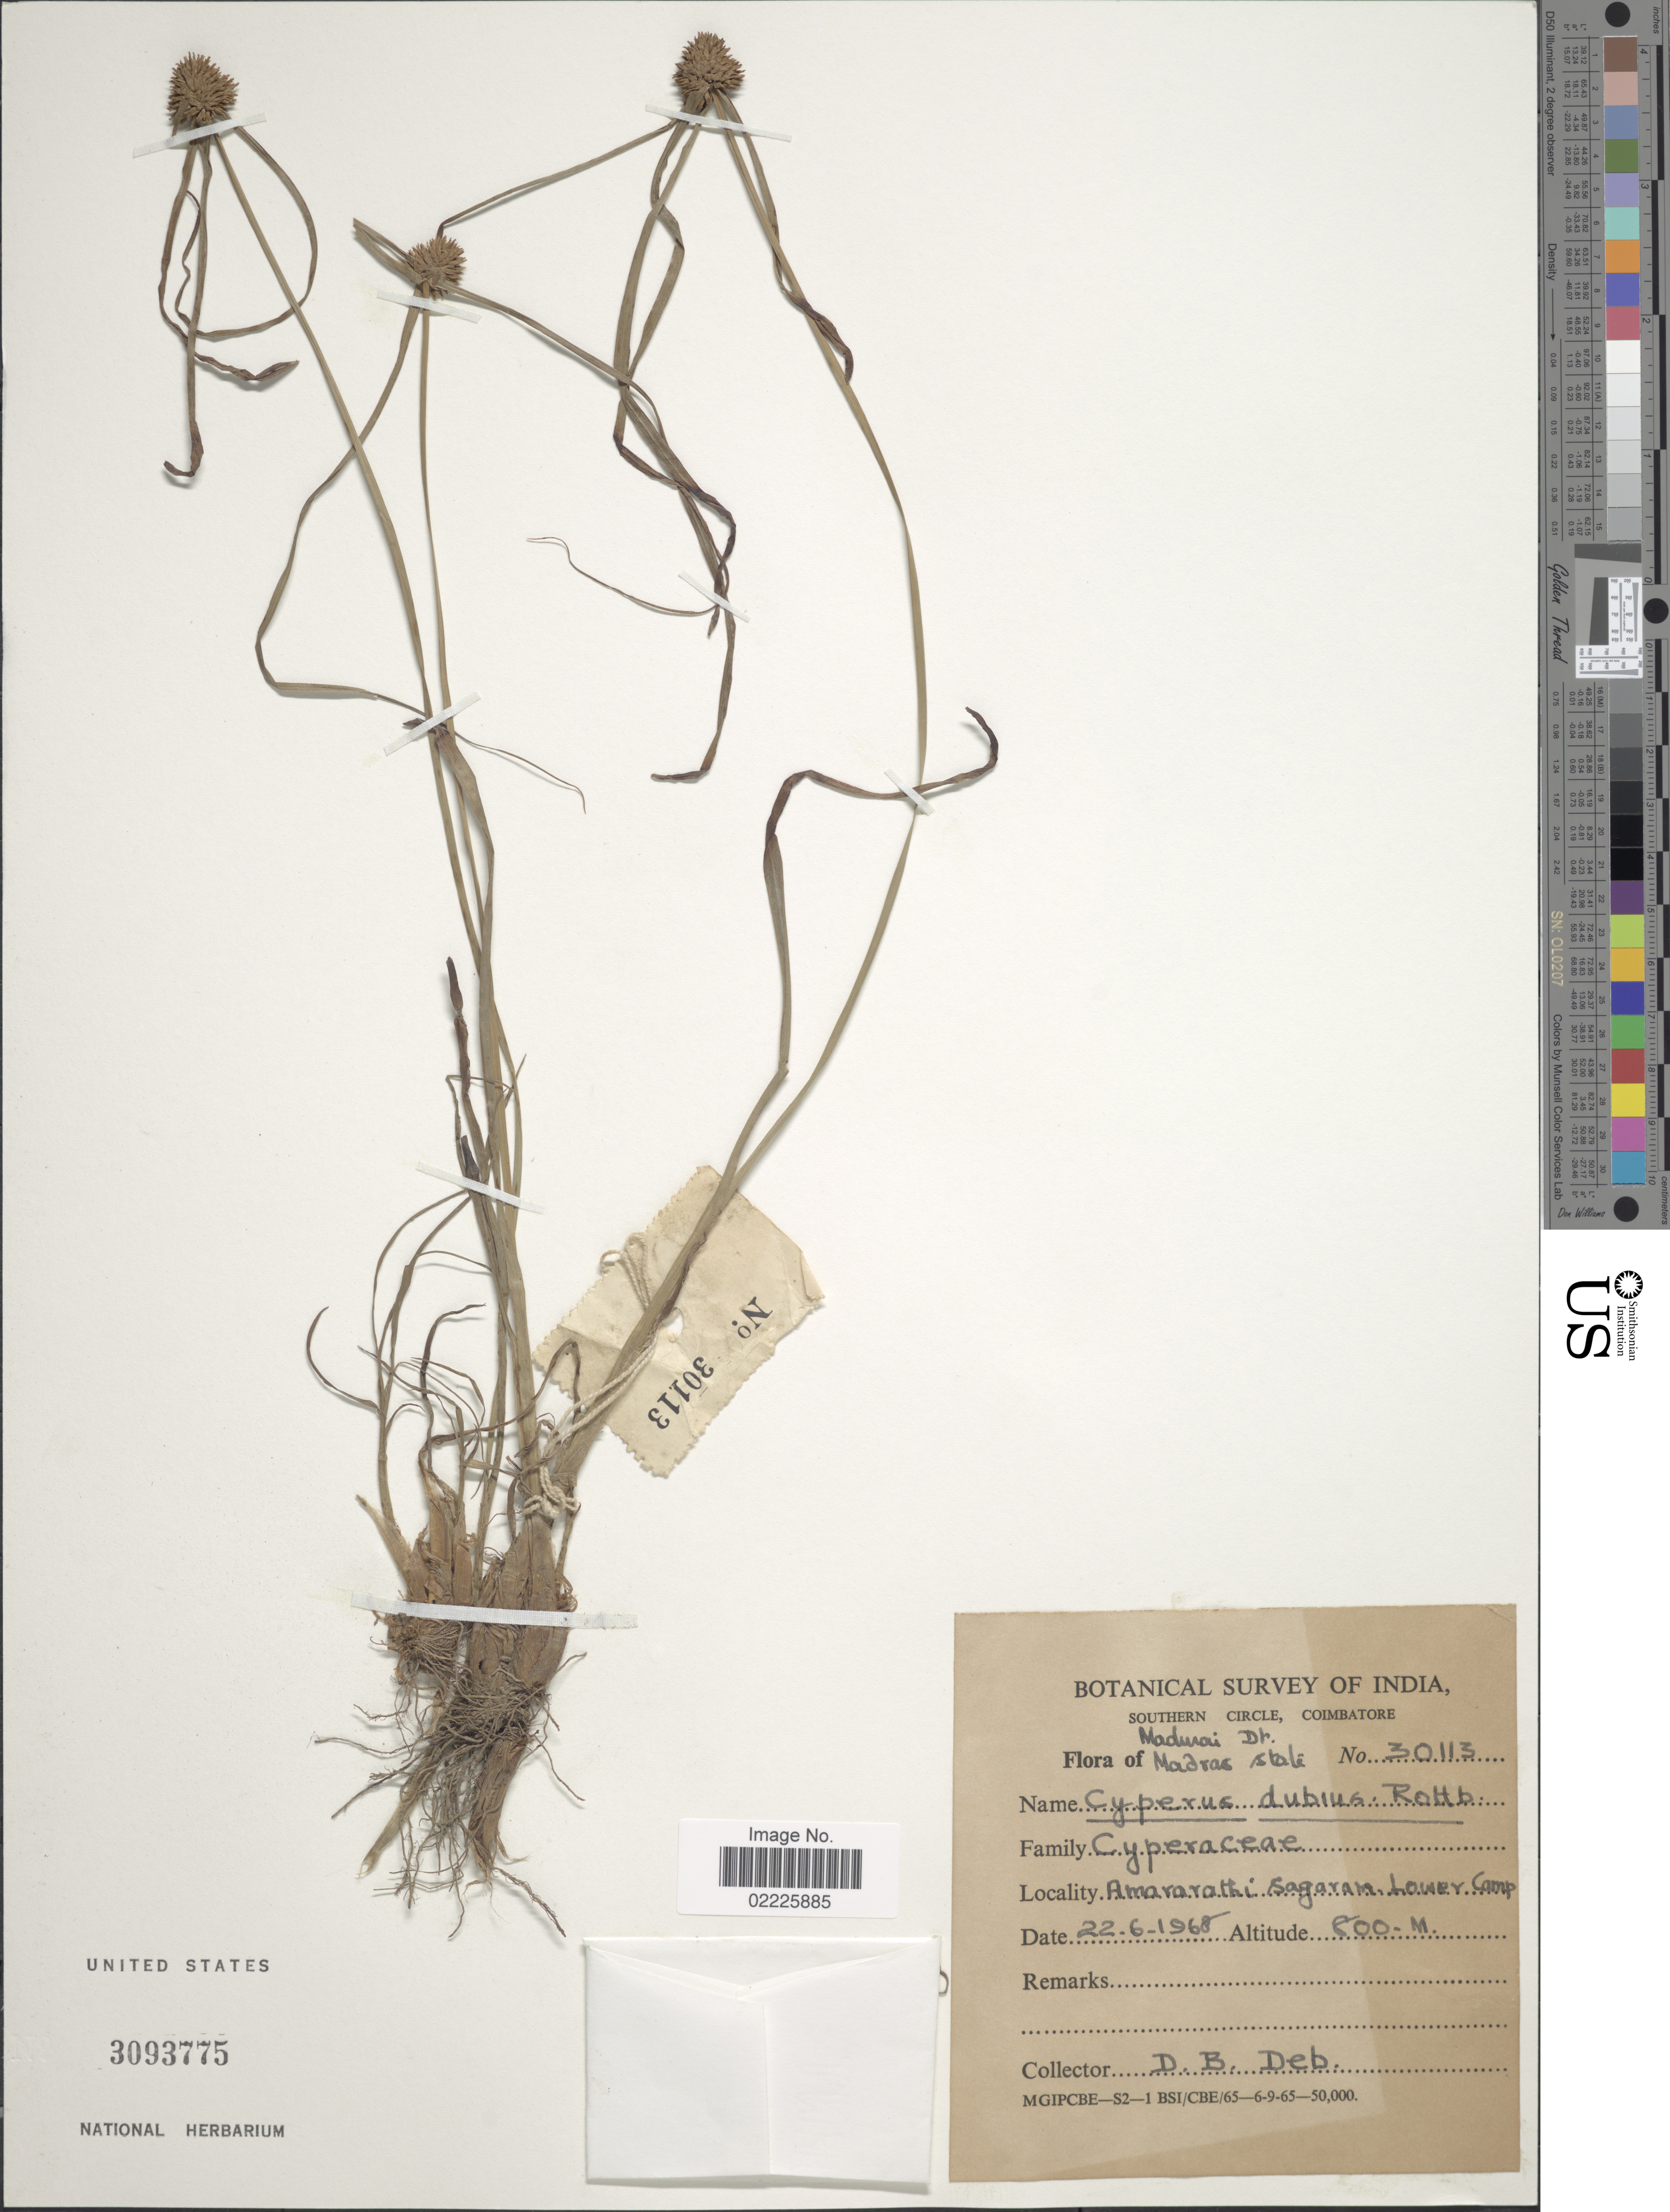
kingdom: Plantae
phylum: Tracheophyta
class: Liliopsida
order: Poales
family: Cyperaceae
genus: Cyperus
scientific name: Cyperus dubius Rottb. var. dubius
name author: Rottb.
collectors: D. Deb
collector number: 30113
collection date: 1968-06-22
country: India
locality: Madurai Dt. Madras State, Amaravathi Sagaram Lower Camp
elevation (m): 800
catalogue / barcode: US 3093775